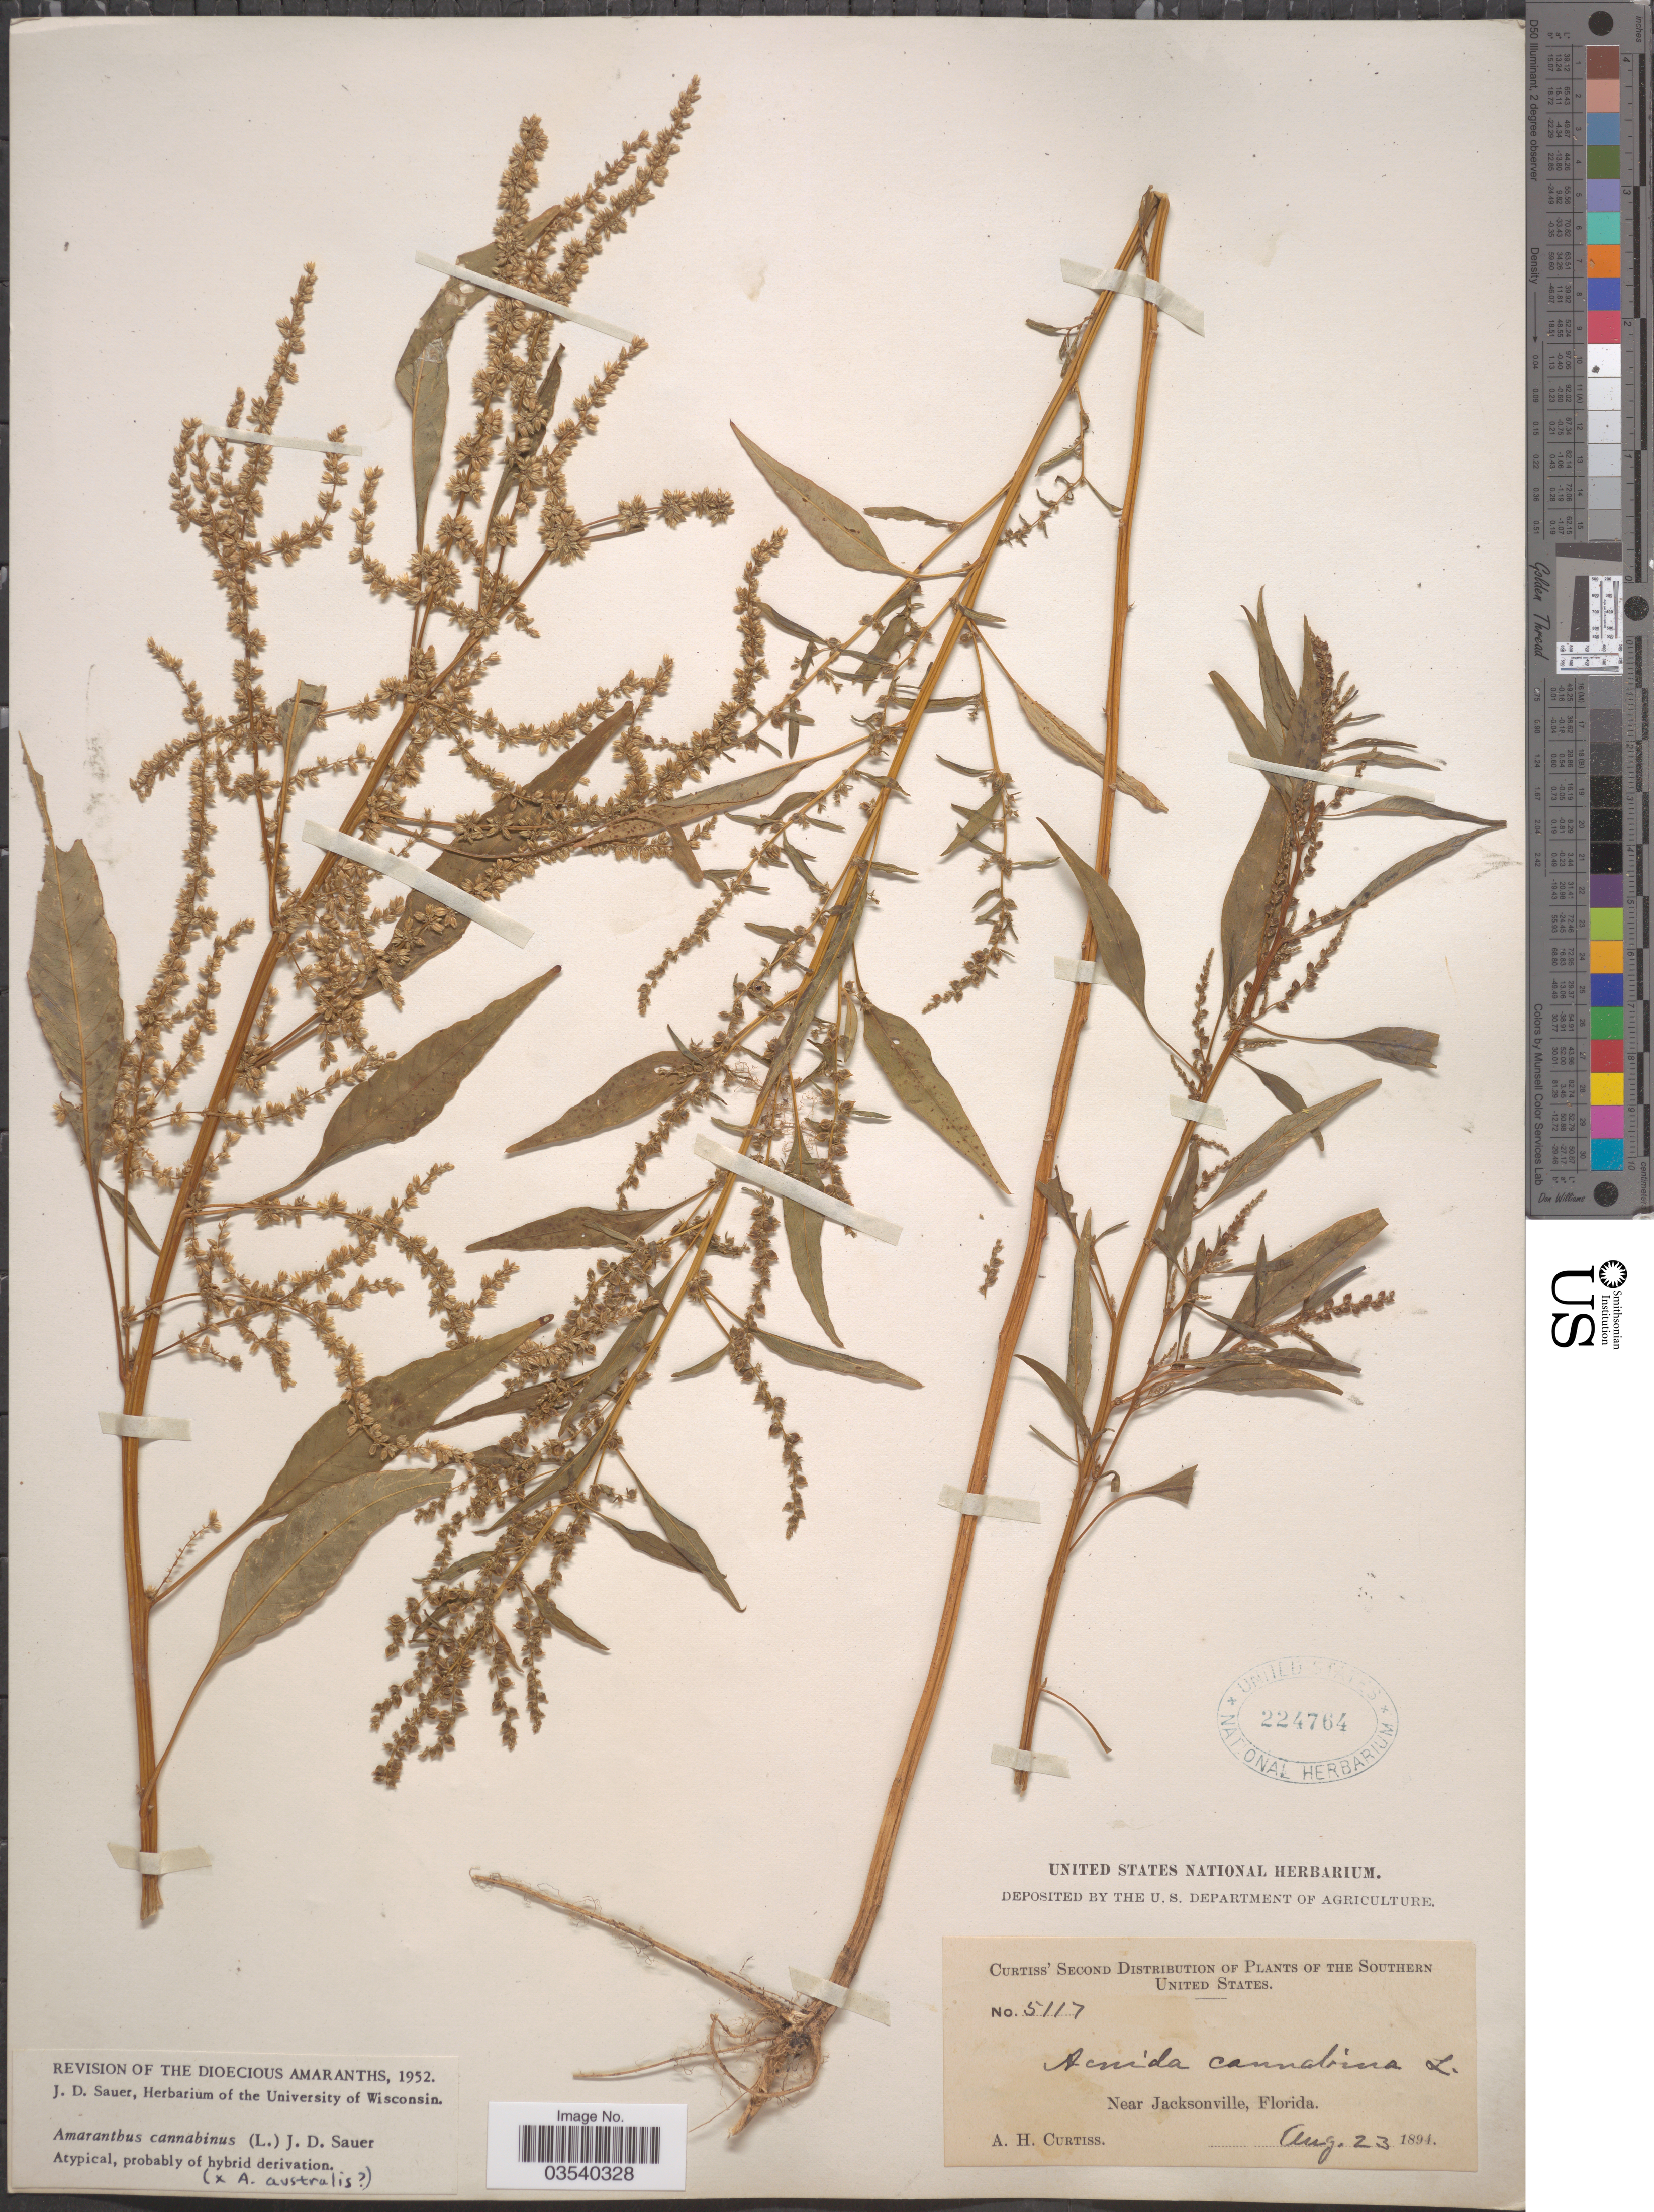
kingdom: Plantae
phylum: Tracheophyta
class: Magnoliopsida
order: Caryophyllales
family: Amaranthaceae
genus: Amaranthus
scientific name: Amaranthus cannabinus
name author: (L.) E.G. F. Sauer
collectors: A. H. Curtiss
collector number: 5117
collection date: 1894-08-23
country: United States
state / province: Florida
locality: The Southern United States. Near Jacksonville.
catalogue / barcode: US 224764